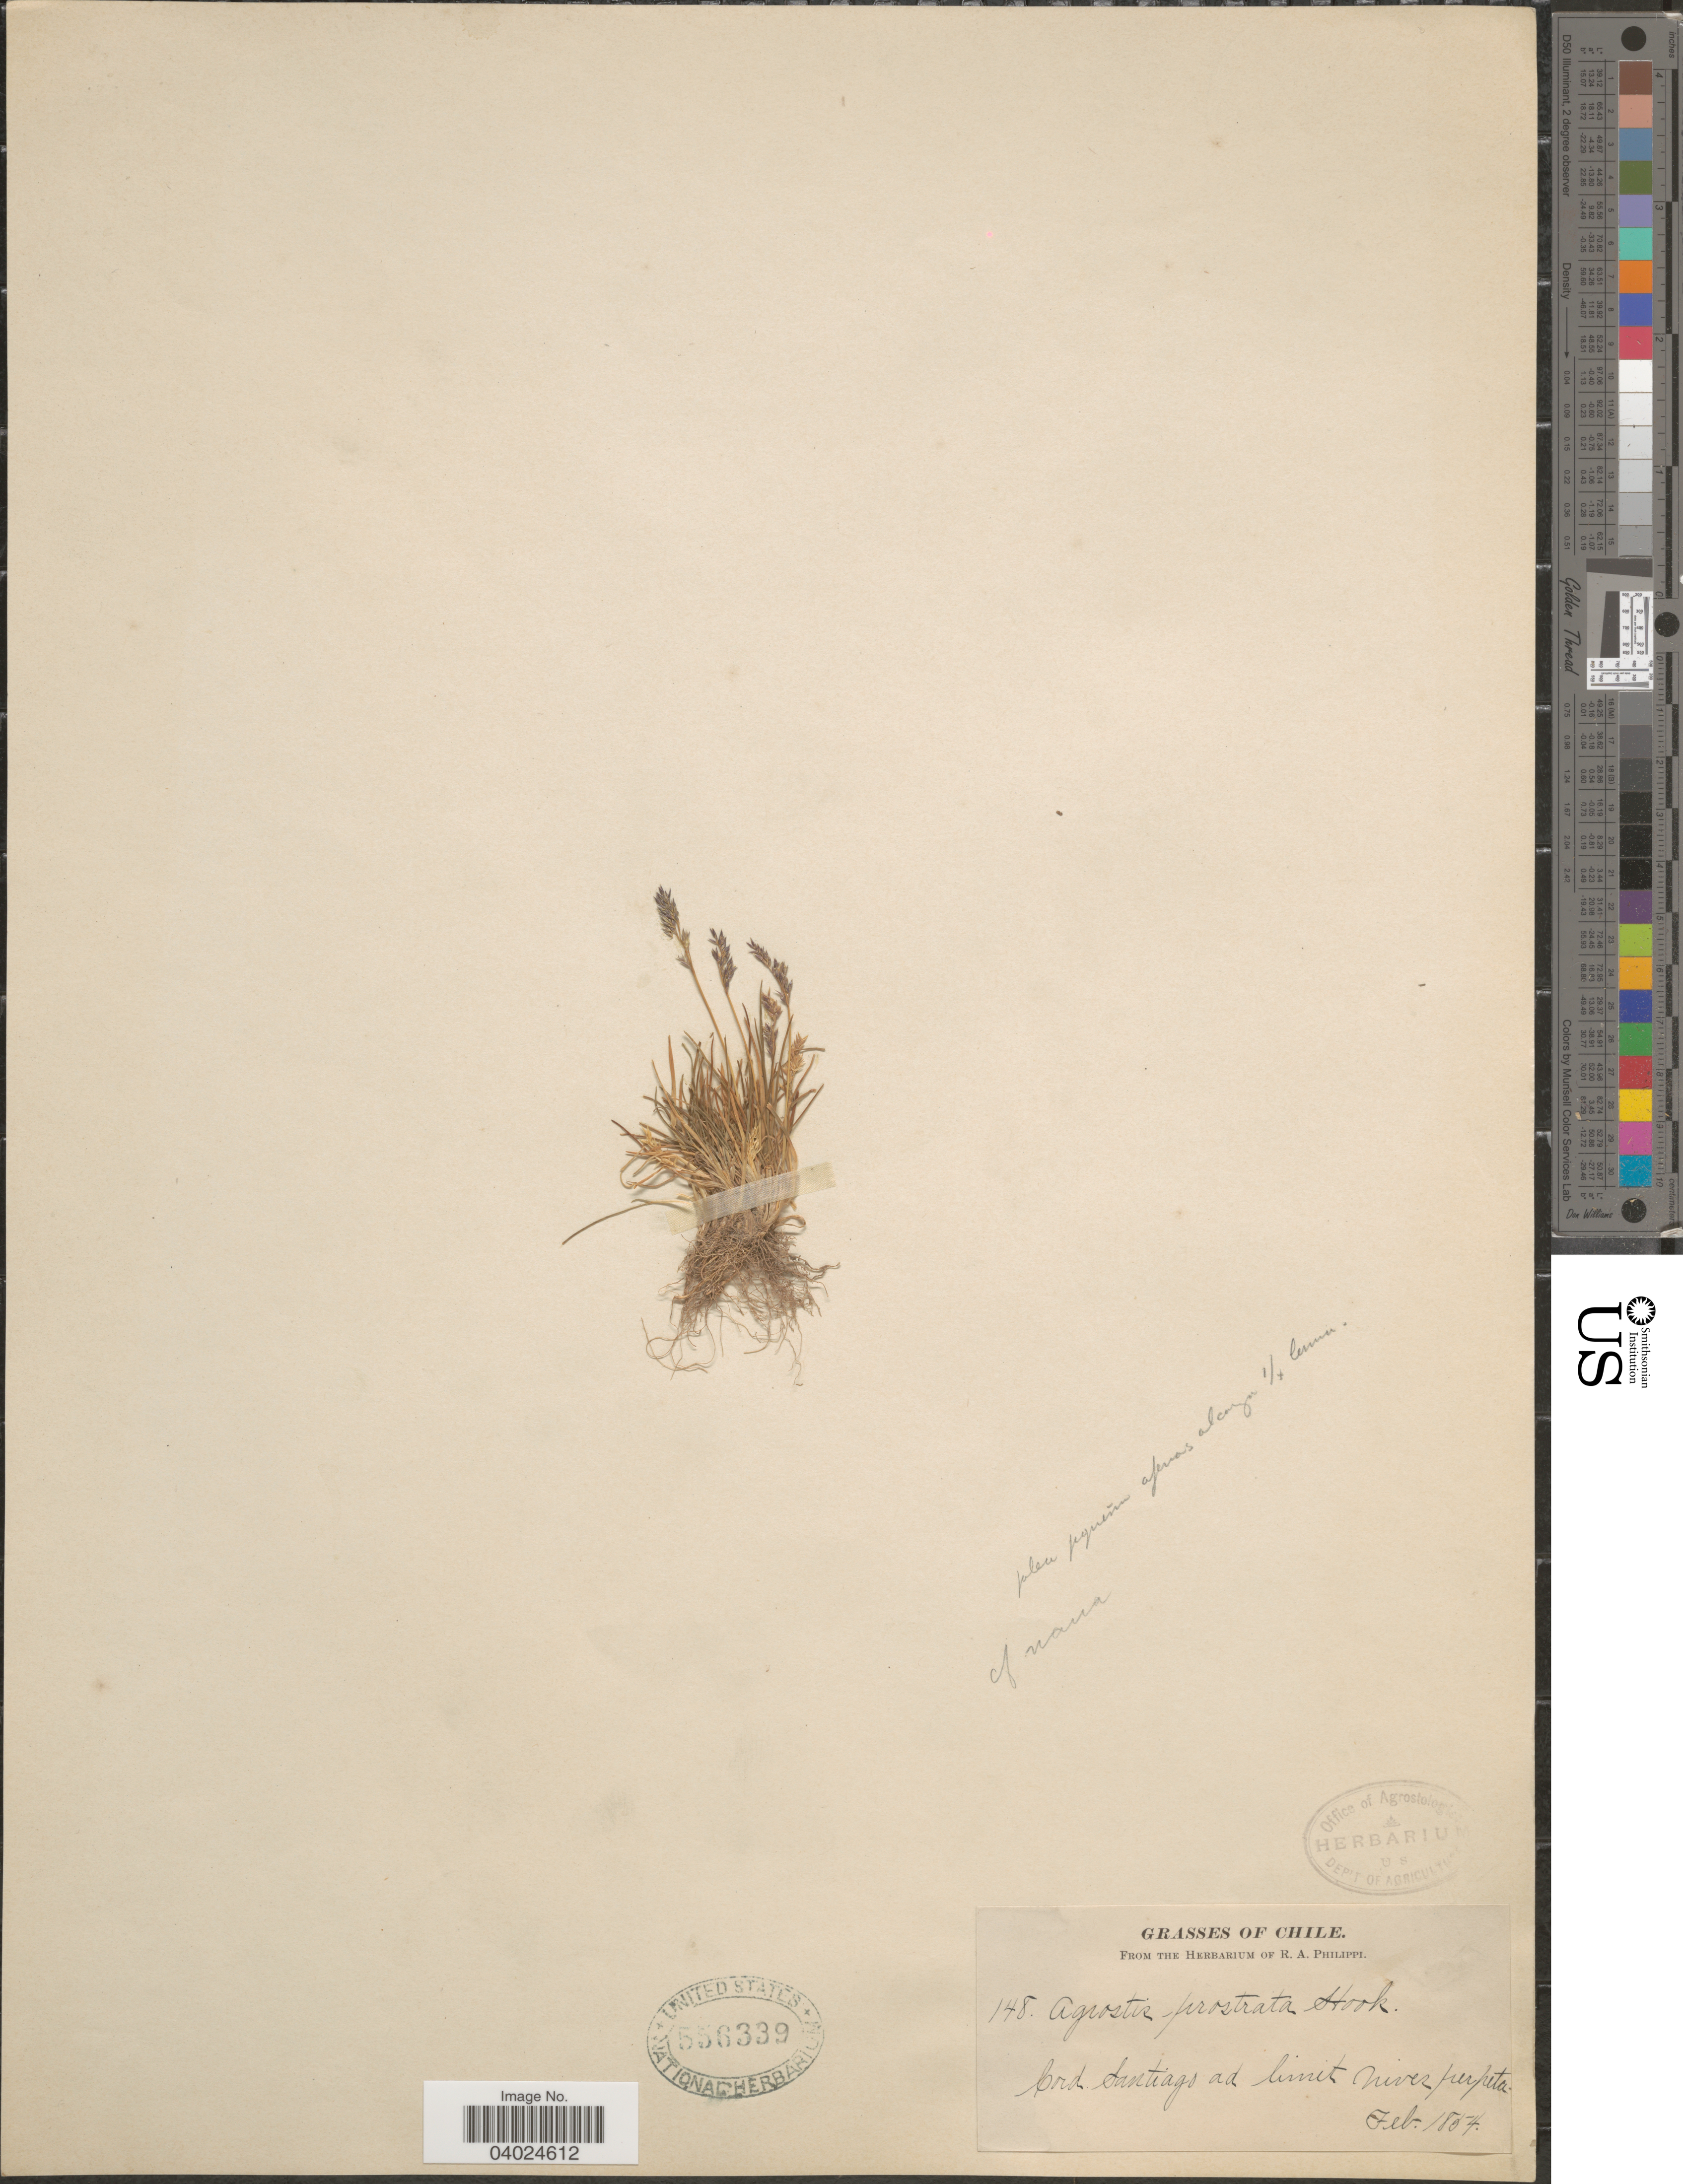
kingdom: Plantae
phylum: Tracheophyta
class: Liliopsida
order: Poales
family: Poaceae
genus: Agrostis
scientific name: Agrostis meyenii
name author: Trin.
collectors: ex. herb. R.A. Philippi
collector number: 148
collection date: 1854-02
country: Chile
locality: Bord Santiago ad limit river perpeta.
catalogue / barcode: US 556339